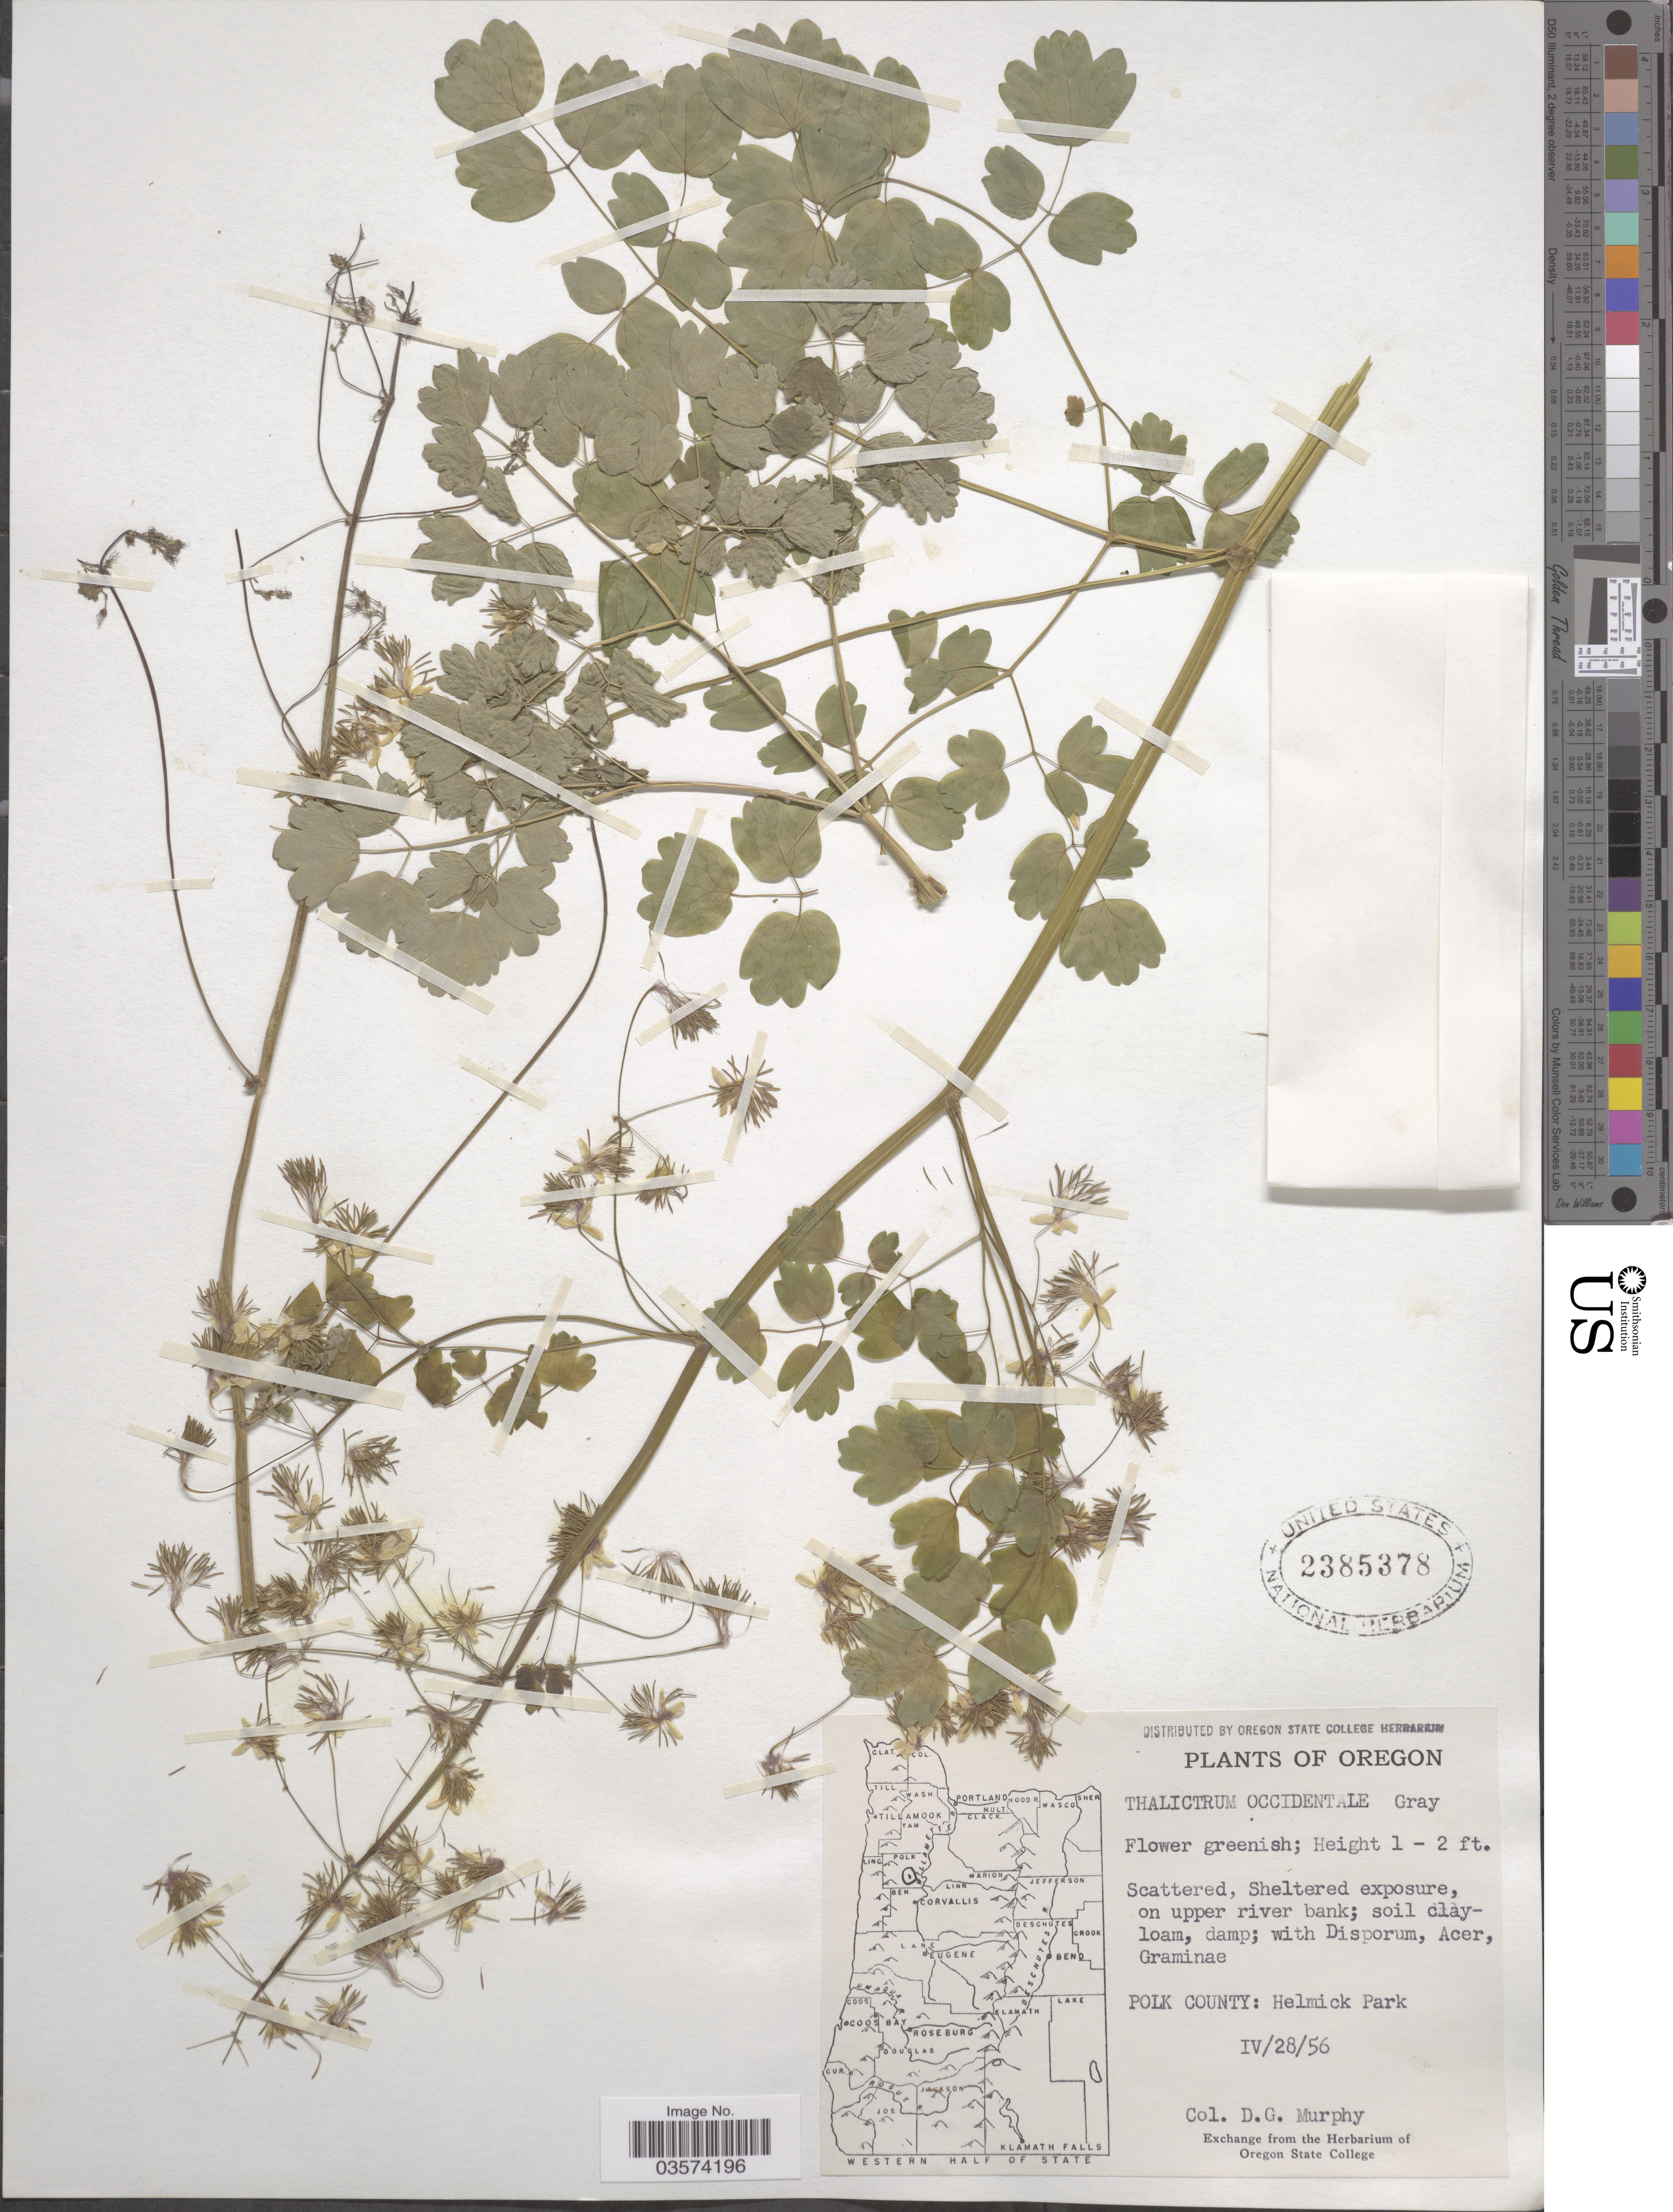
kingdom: Plantae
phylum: Tracheophyta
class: Magnoliopsida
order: Ranunculales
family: Ranunculaceae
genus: Thalictrum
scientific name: Thalictrum occidentale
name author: A. Gray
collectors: D. Murphy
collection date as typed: Transcribed d/m/y: 28/4/56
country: United States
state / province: Oregon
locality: Polk County: Helmick Park.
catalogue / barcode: US 2385378